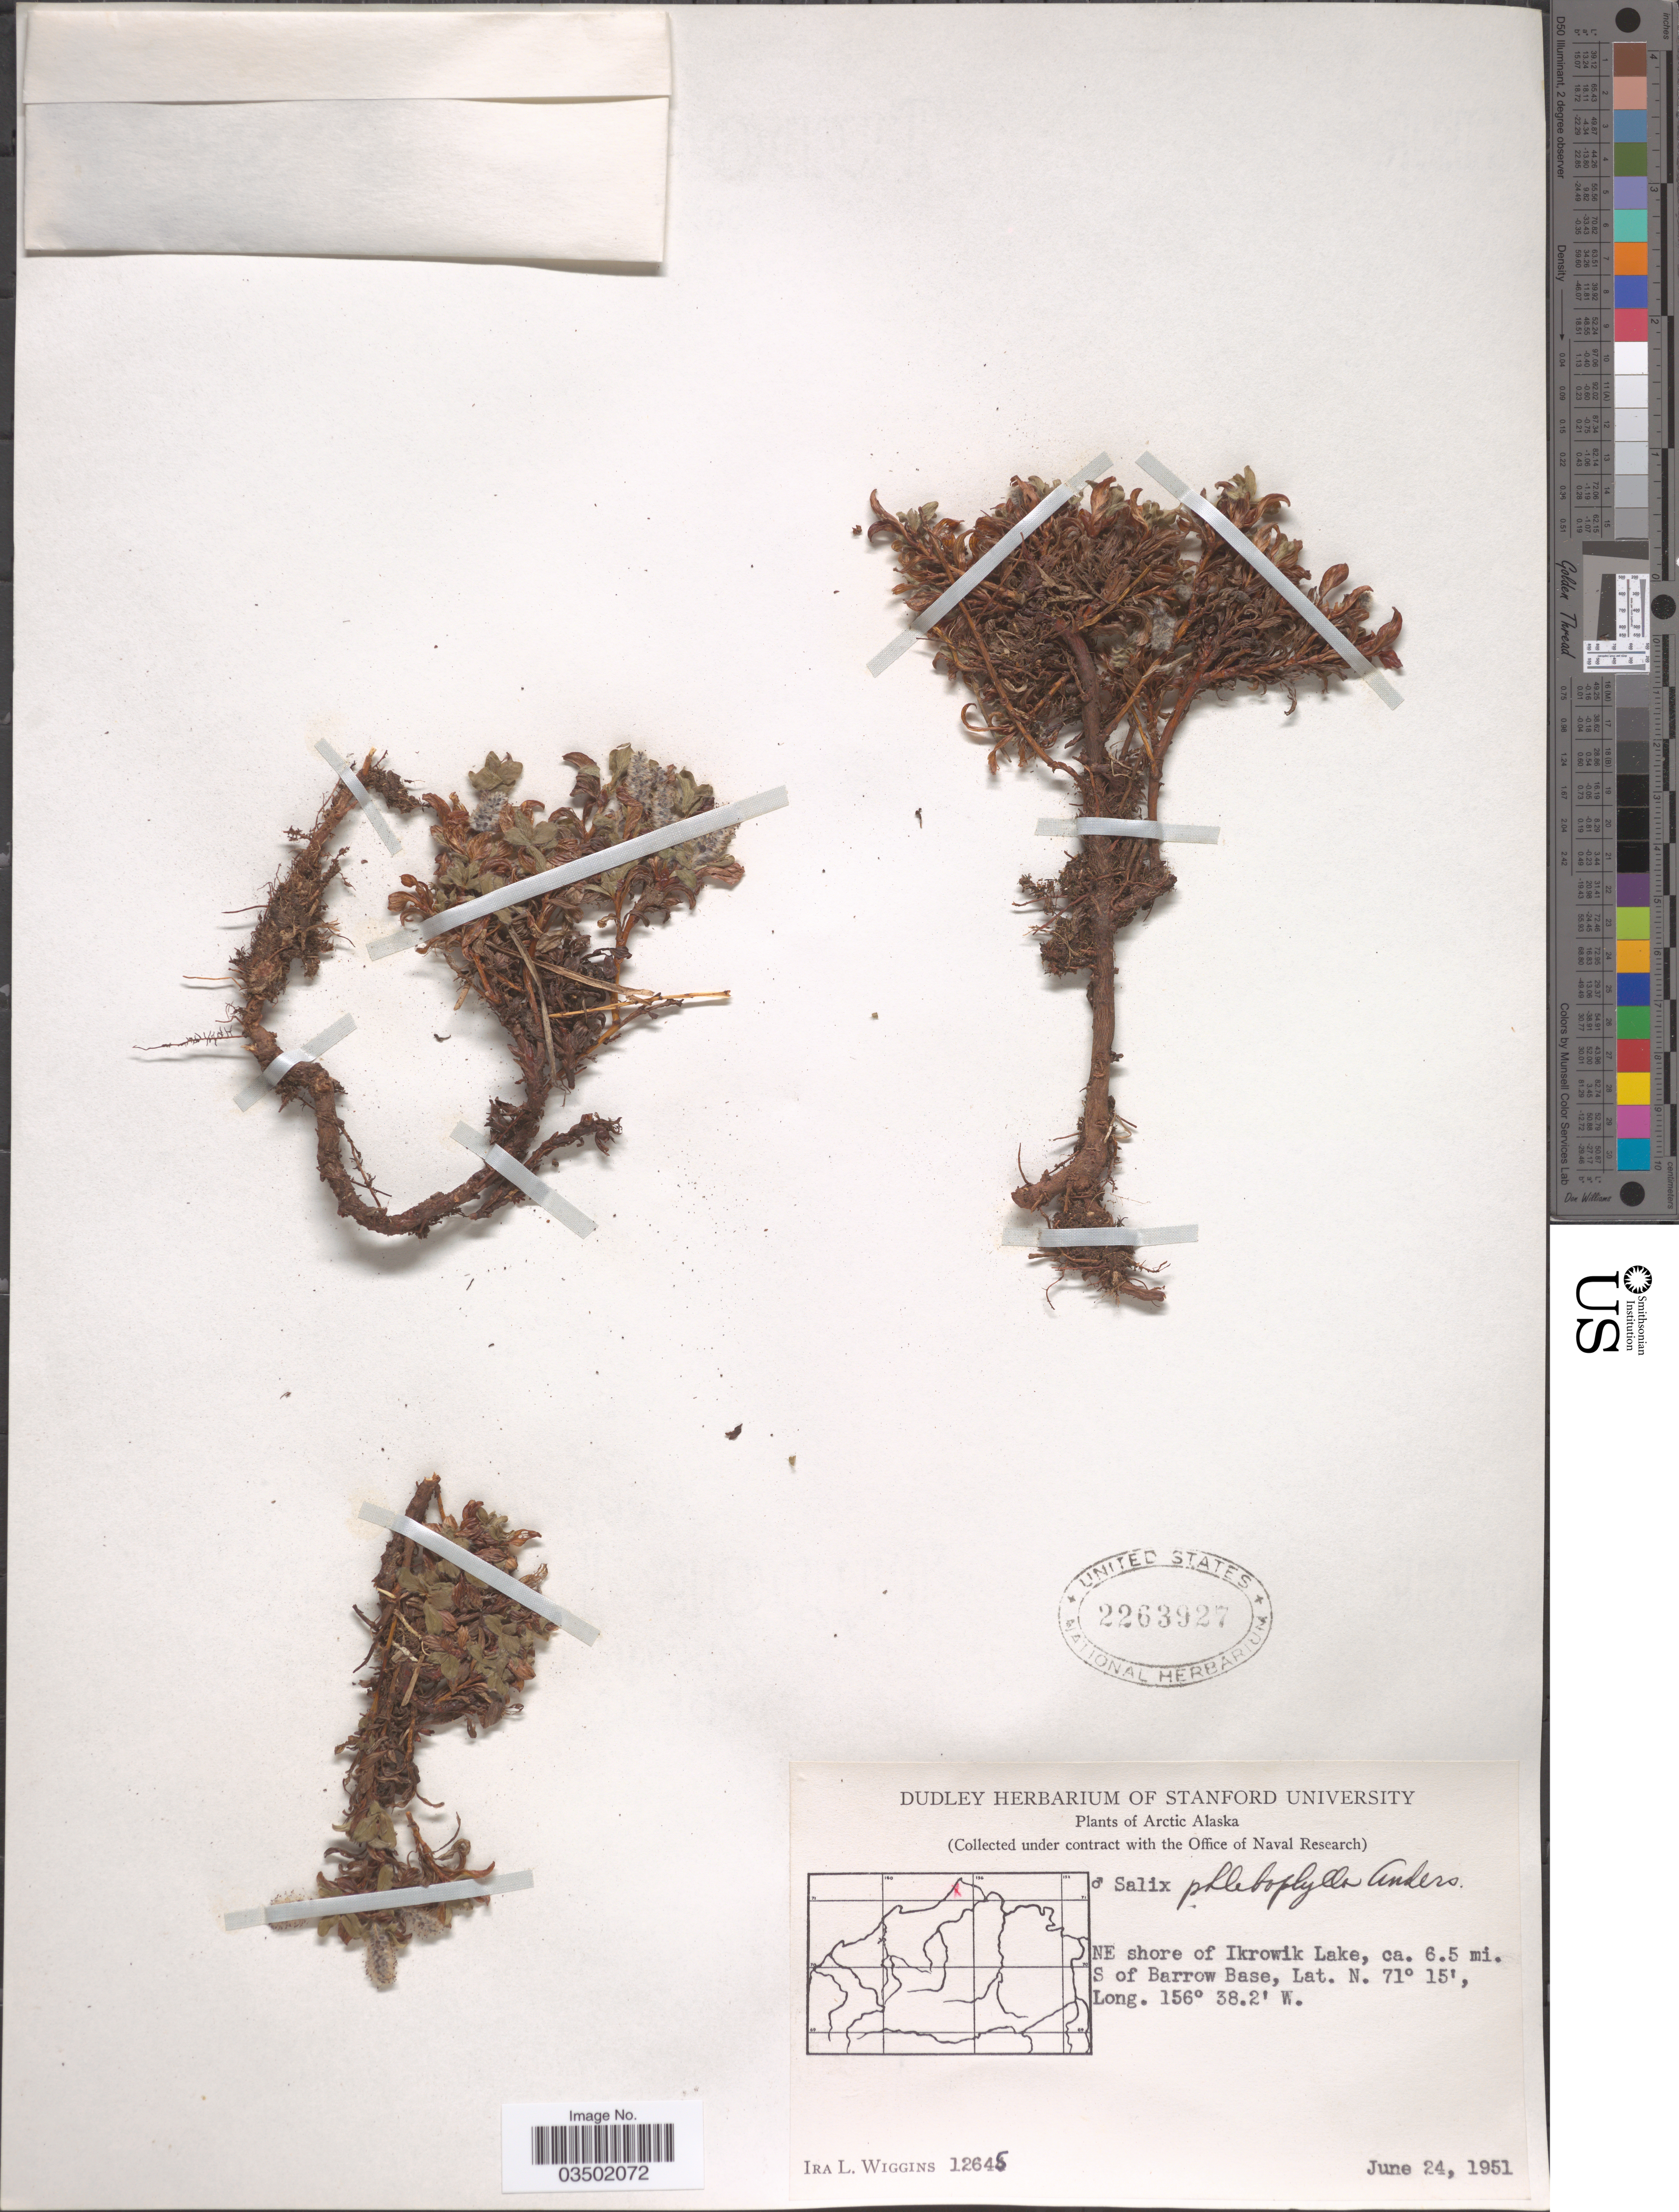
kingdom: Plantae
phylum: Tracheophyta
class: Magnoliopsida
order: Malpighiales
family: Salicaceae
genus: Salix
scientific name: Salix phlebophylla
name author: Andersson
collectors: I. L. Wiggins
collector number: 12645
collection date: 1951-06-24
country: United States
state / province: Alaska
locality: Arctic Alaska. NE shore of Ikrowik Lake, ca. 6.5 mi. S of Barrow Base.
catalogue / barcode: US 2263927